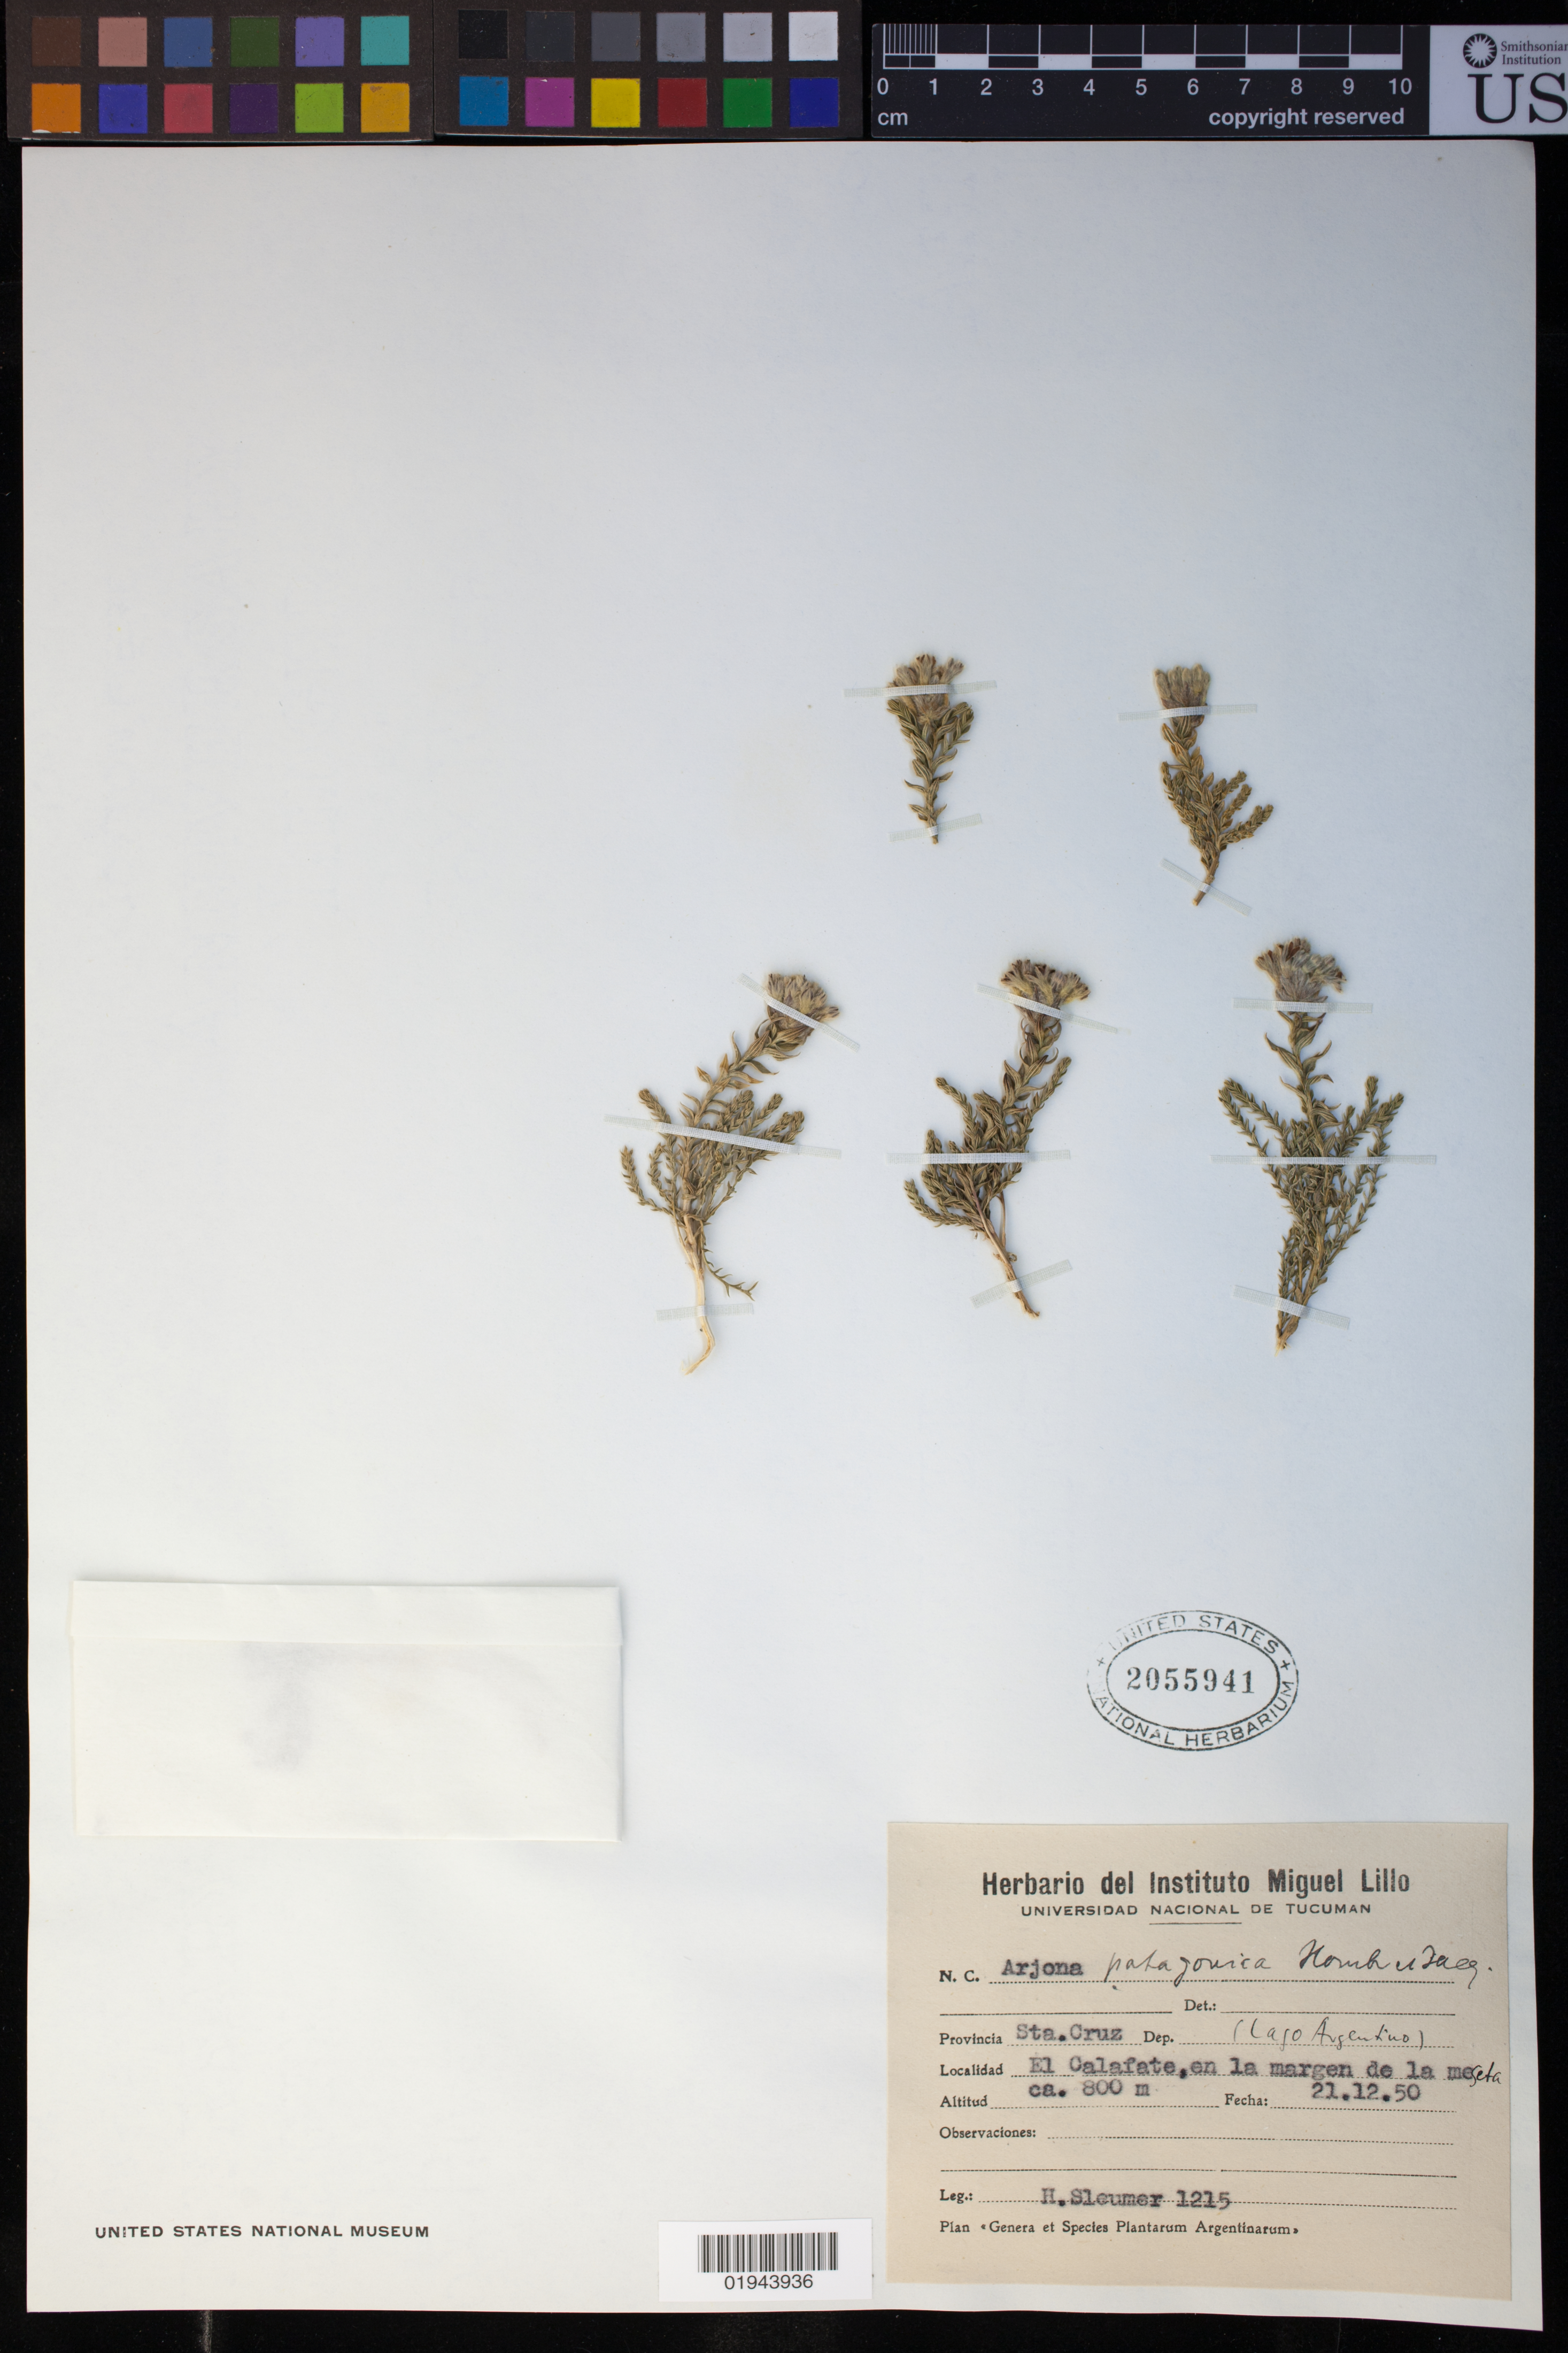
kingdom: Plantae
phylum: Tracheophyta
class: Magnoliopsida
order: Santalales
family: Schoepfiaceae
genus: Arjona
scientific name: Arjona patagonica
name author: Hombr. & Jacquinot ex Decne.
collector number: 1215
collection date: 1950-12-21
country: Argentina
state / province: Santa Cruz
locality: El Calafate, en le margen de la meseta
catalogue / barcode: US 2055941